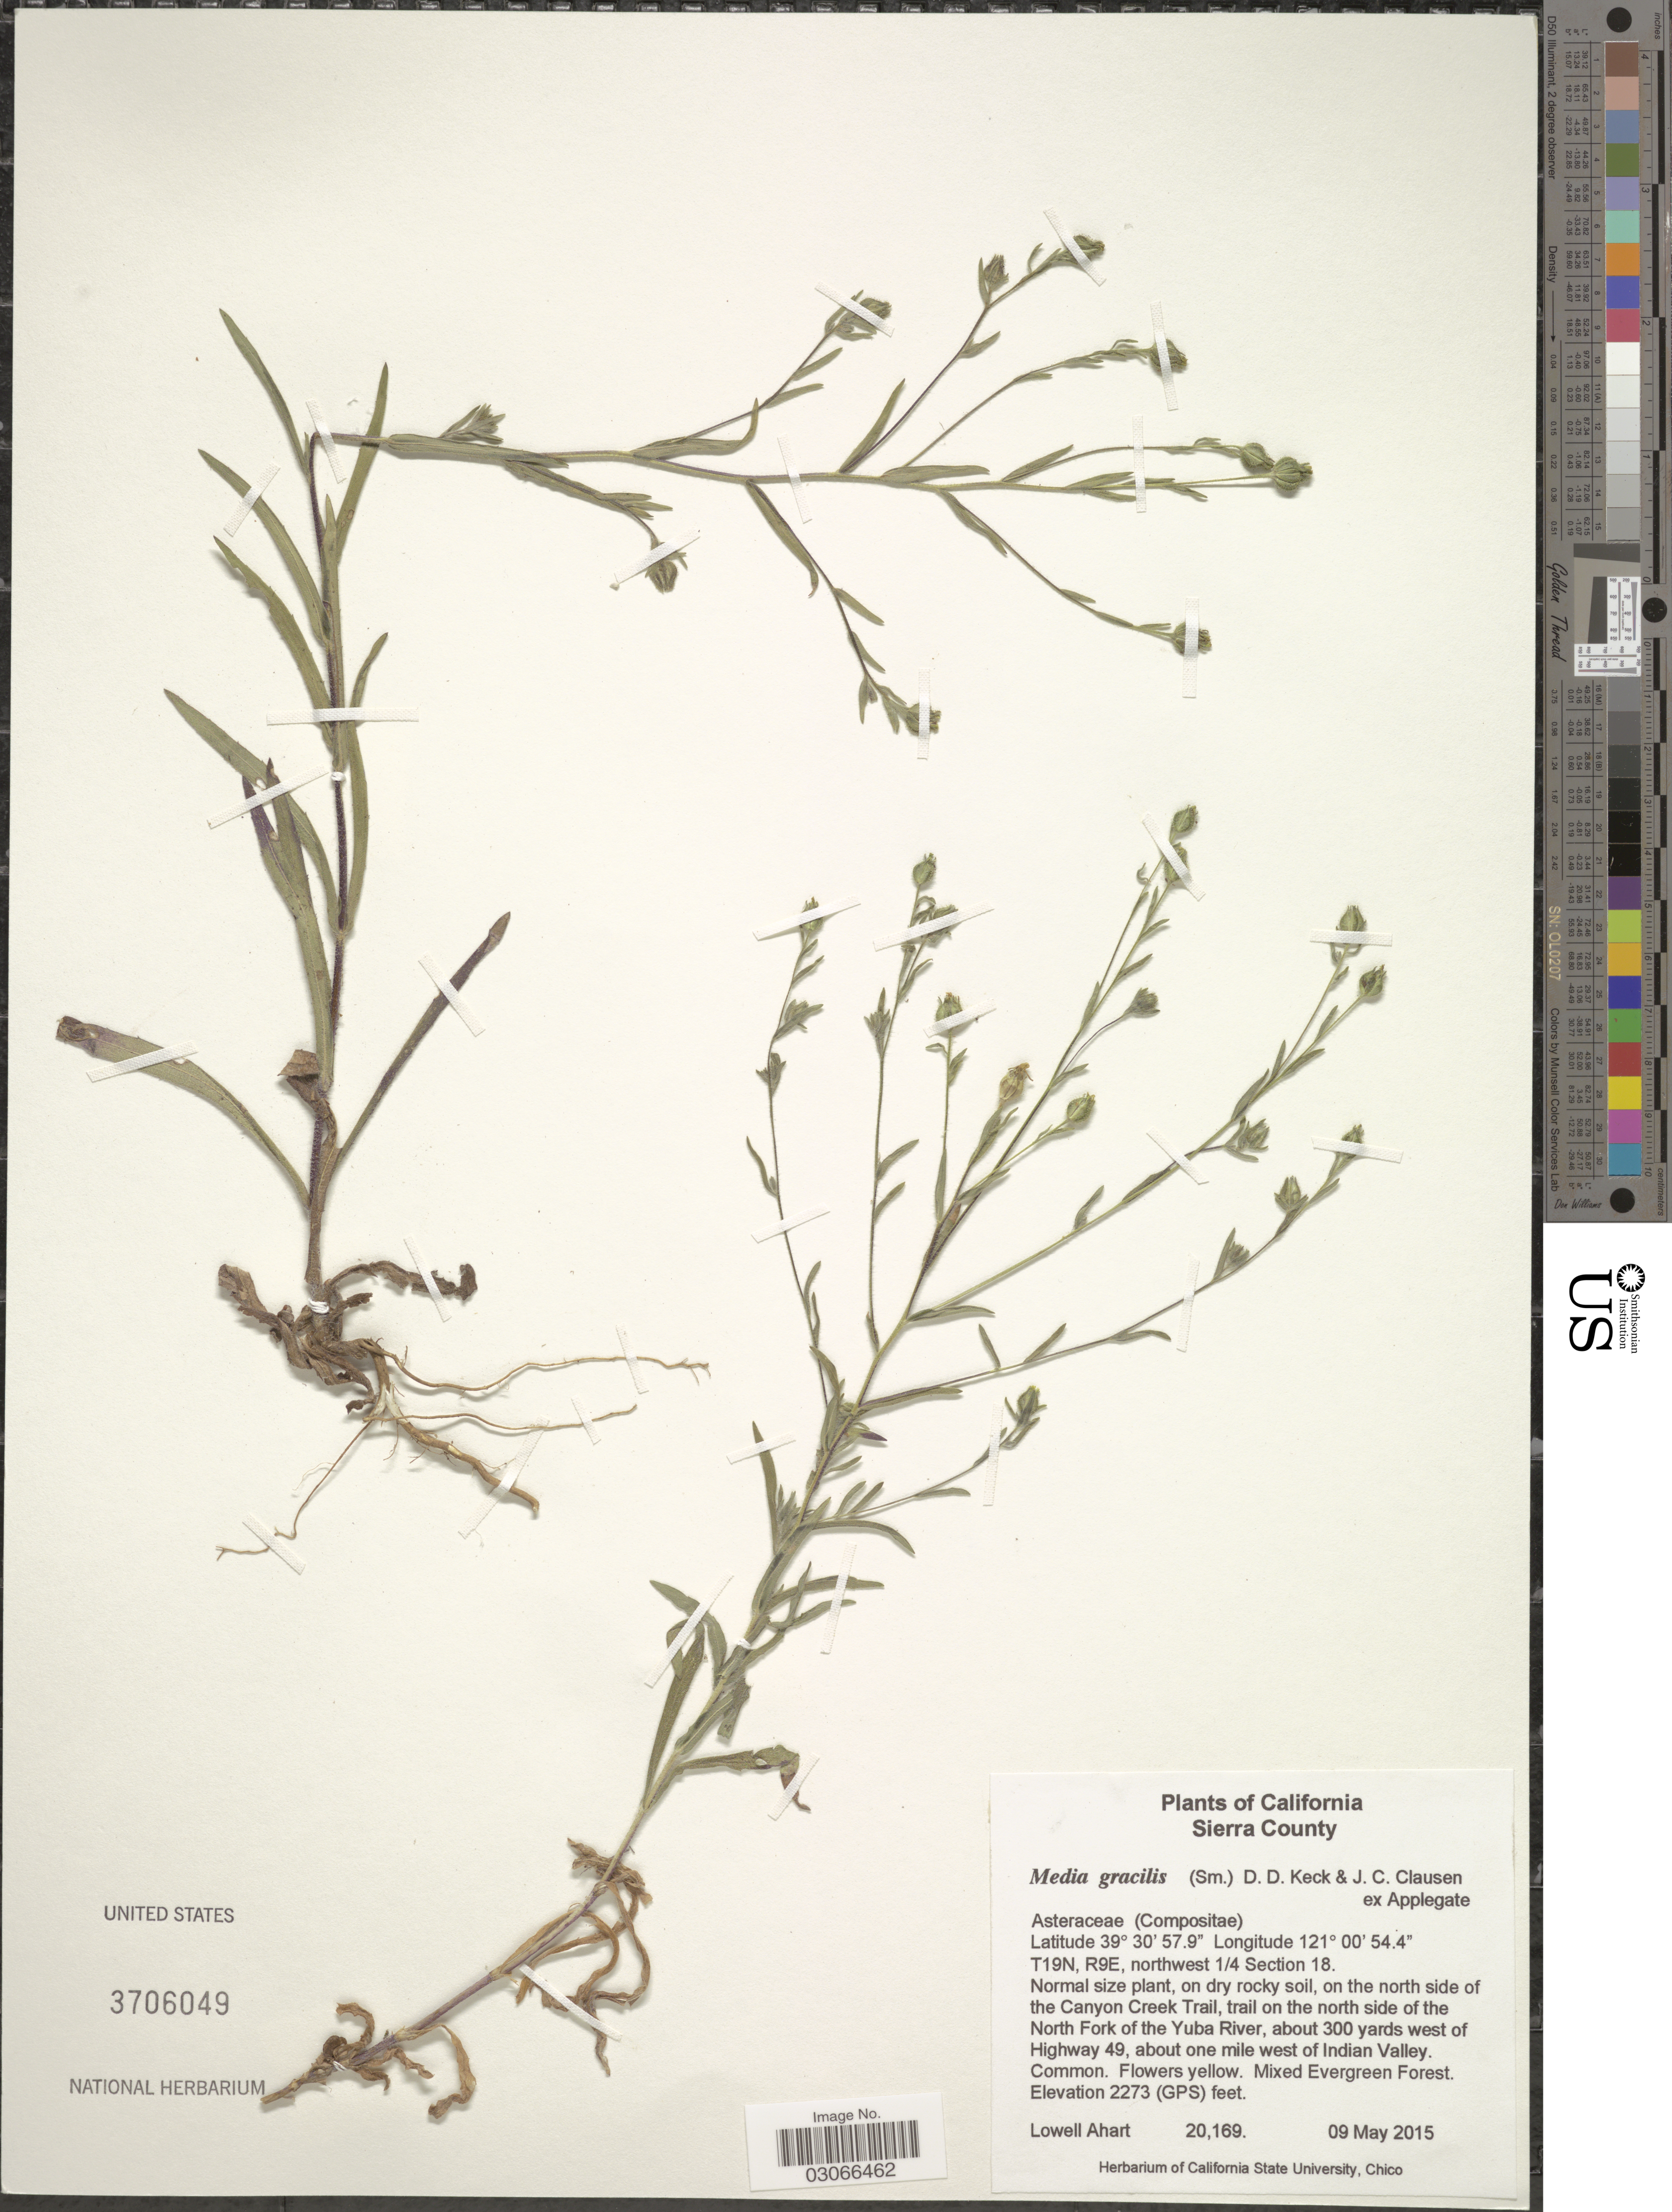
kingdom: Plantae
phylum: Tracheophyta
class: Magnoliopsida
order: Asterales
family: Asteraceae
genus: Madia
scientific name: Madia gracilis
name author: (Small ex Small) D.D. Keck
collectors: L. Ahart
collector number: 20169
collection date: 2015-05-09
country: United States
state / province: California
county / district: Sierra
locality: Sierra County. T19N, R9E, northwest ¼ Section 18, on the north side of the Canyon Creek Trail, trail on the north side of the North Fork of the Yuba River, about 300 yards west of Highway 49, about one mile west of Indian Valley.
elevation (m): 693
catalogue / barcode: US 3706049